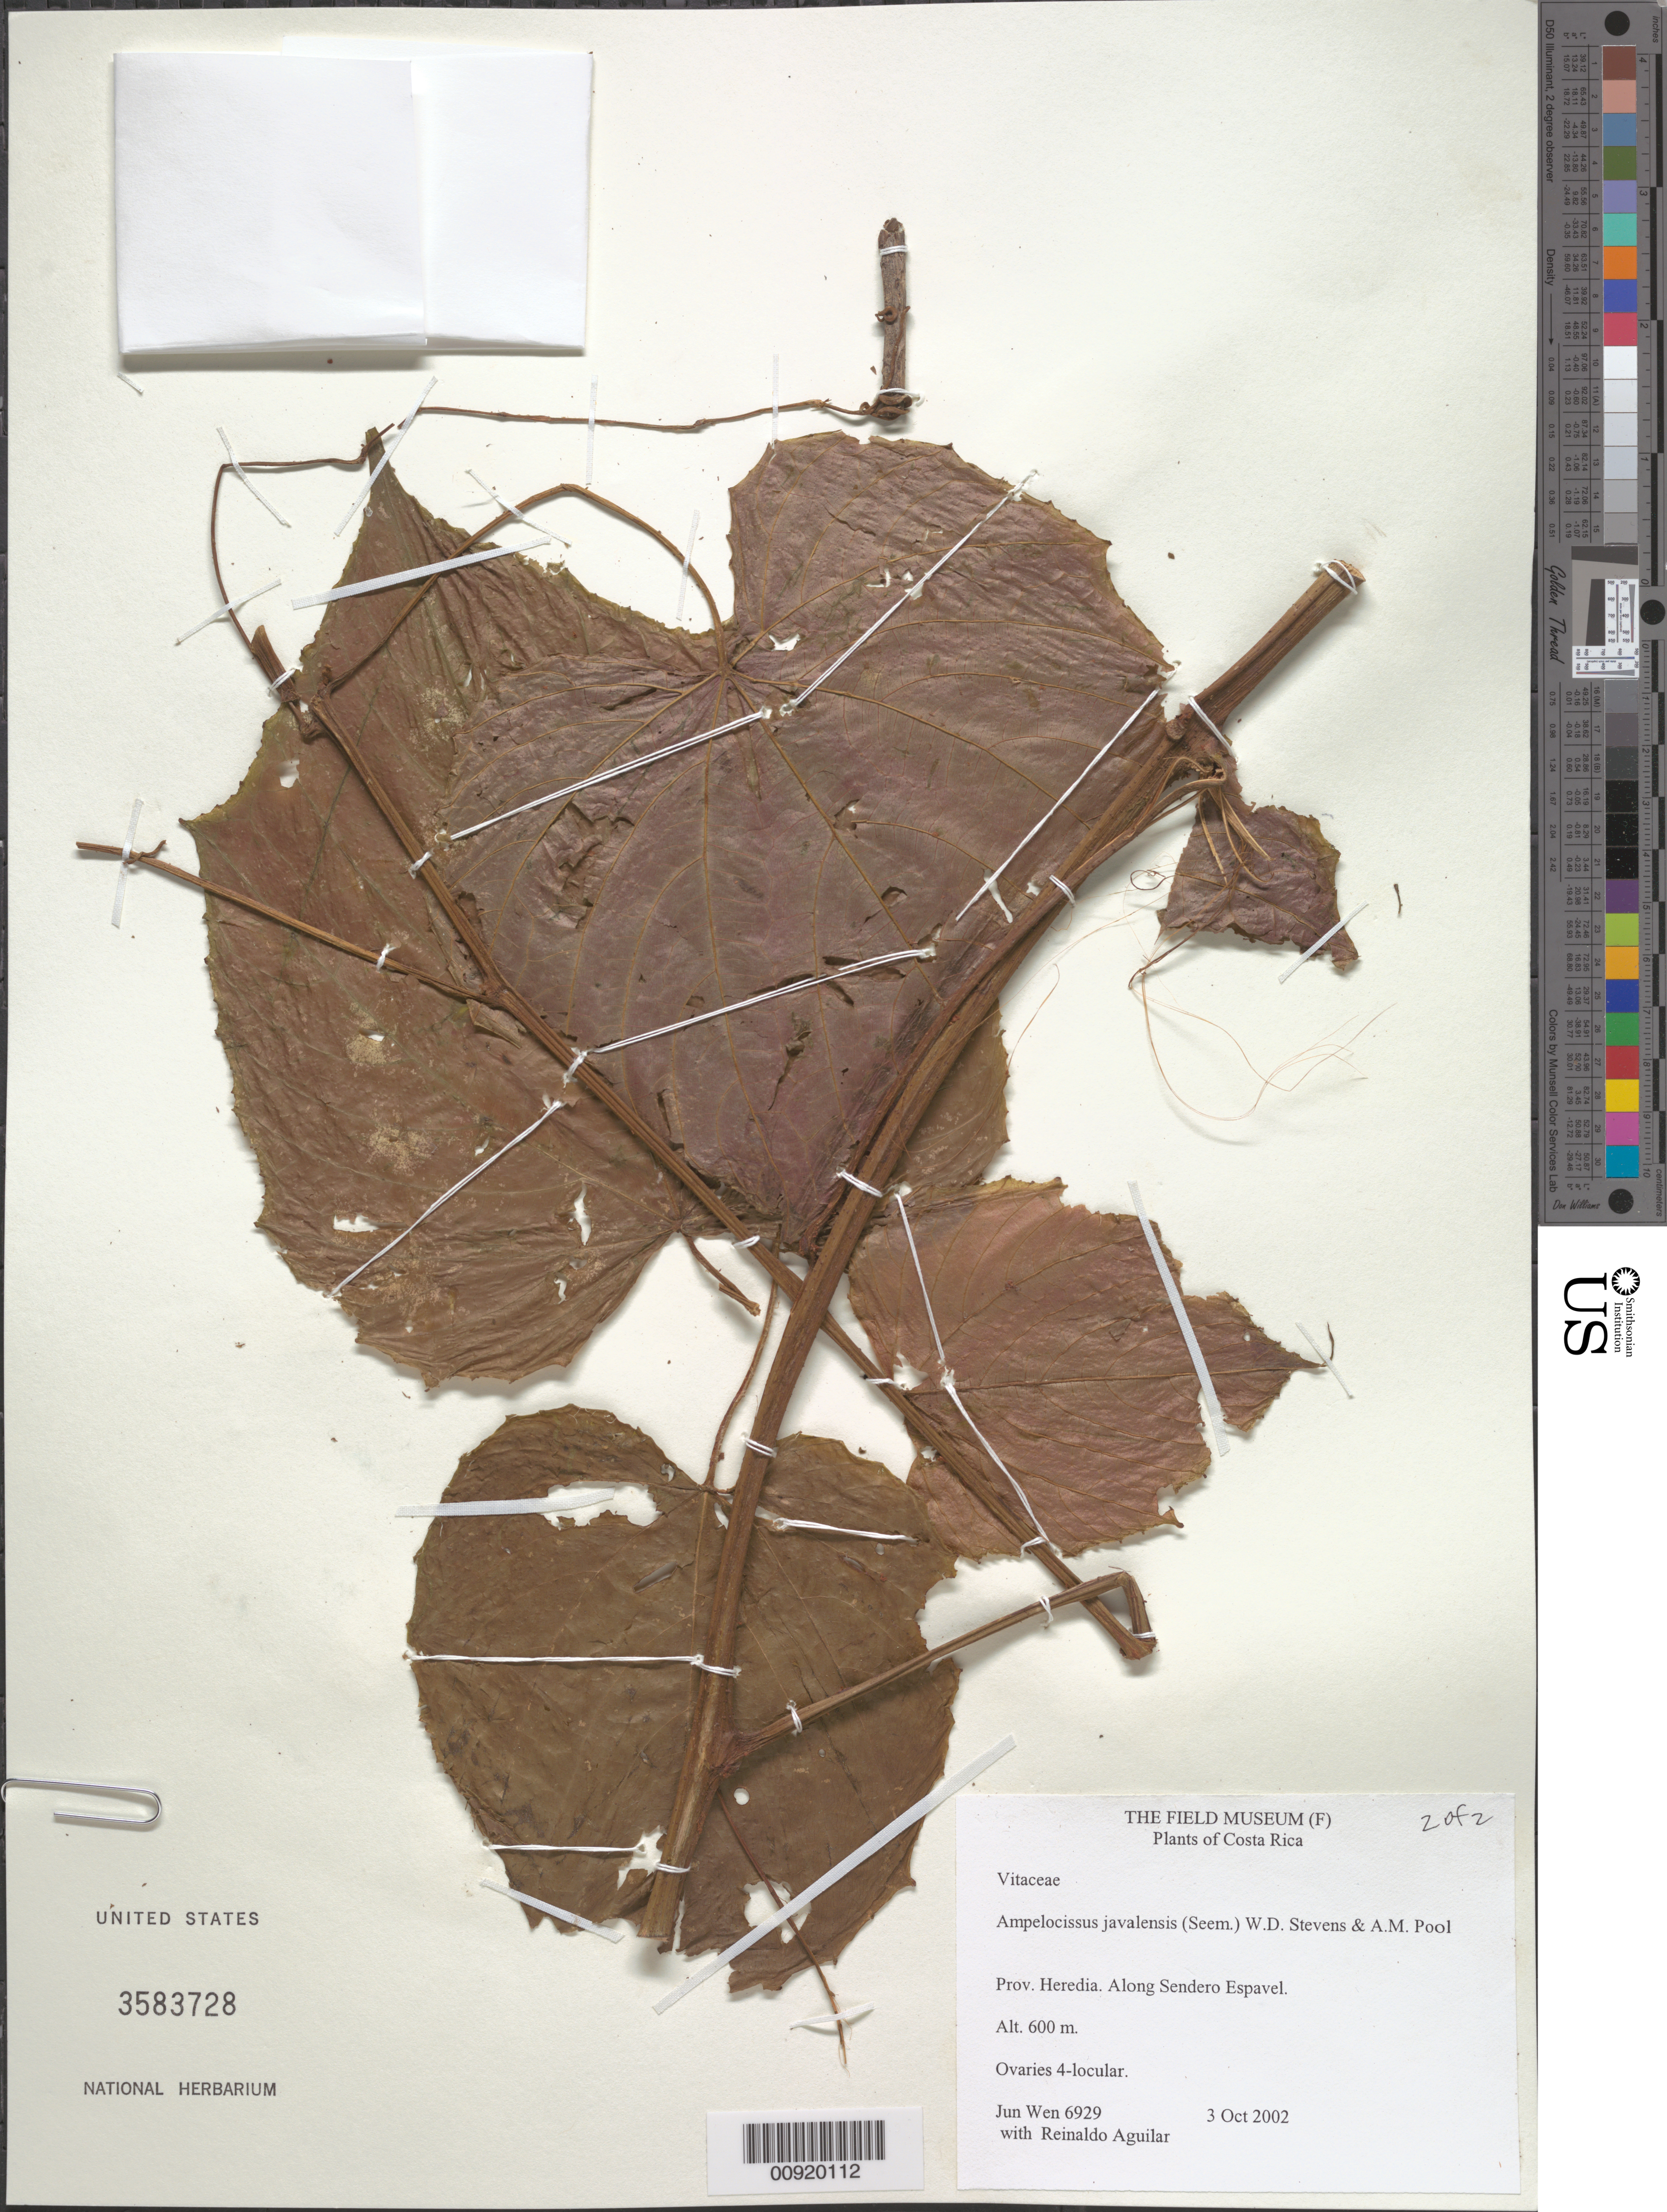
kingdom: Plantae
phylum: Tracheophyta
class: Magnoliopsida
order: Vitales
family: Vitaceae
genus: Ampelocissus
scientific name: Ampelocissus javalensis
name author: (Seem.) W.D. Stevens & A. Pool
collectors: J. Wen & R. Aguilar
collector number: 6929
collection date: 2002-10-03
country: Costa Rica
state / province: Heredia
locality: Along Sendero Espavel.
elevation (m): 600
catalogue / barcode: US 3583728